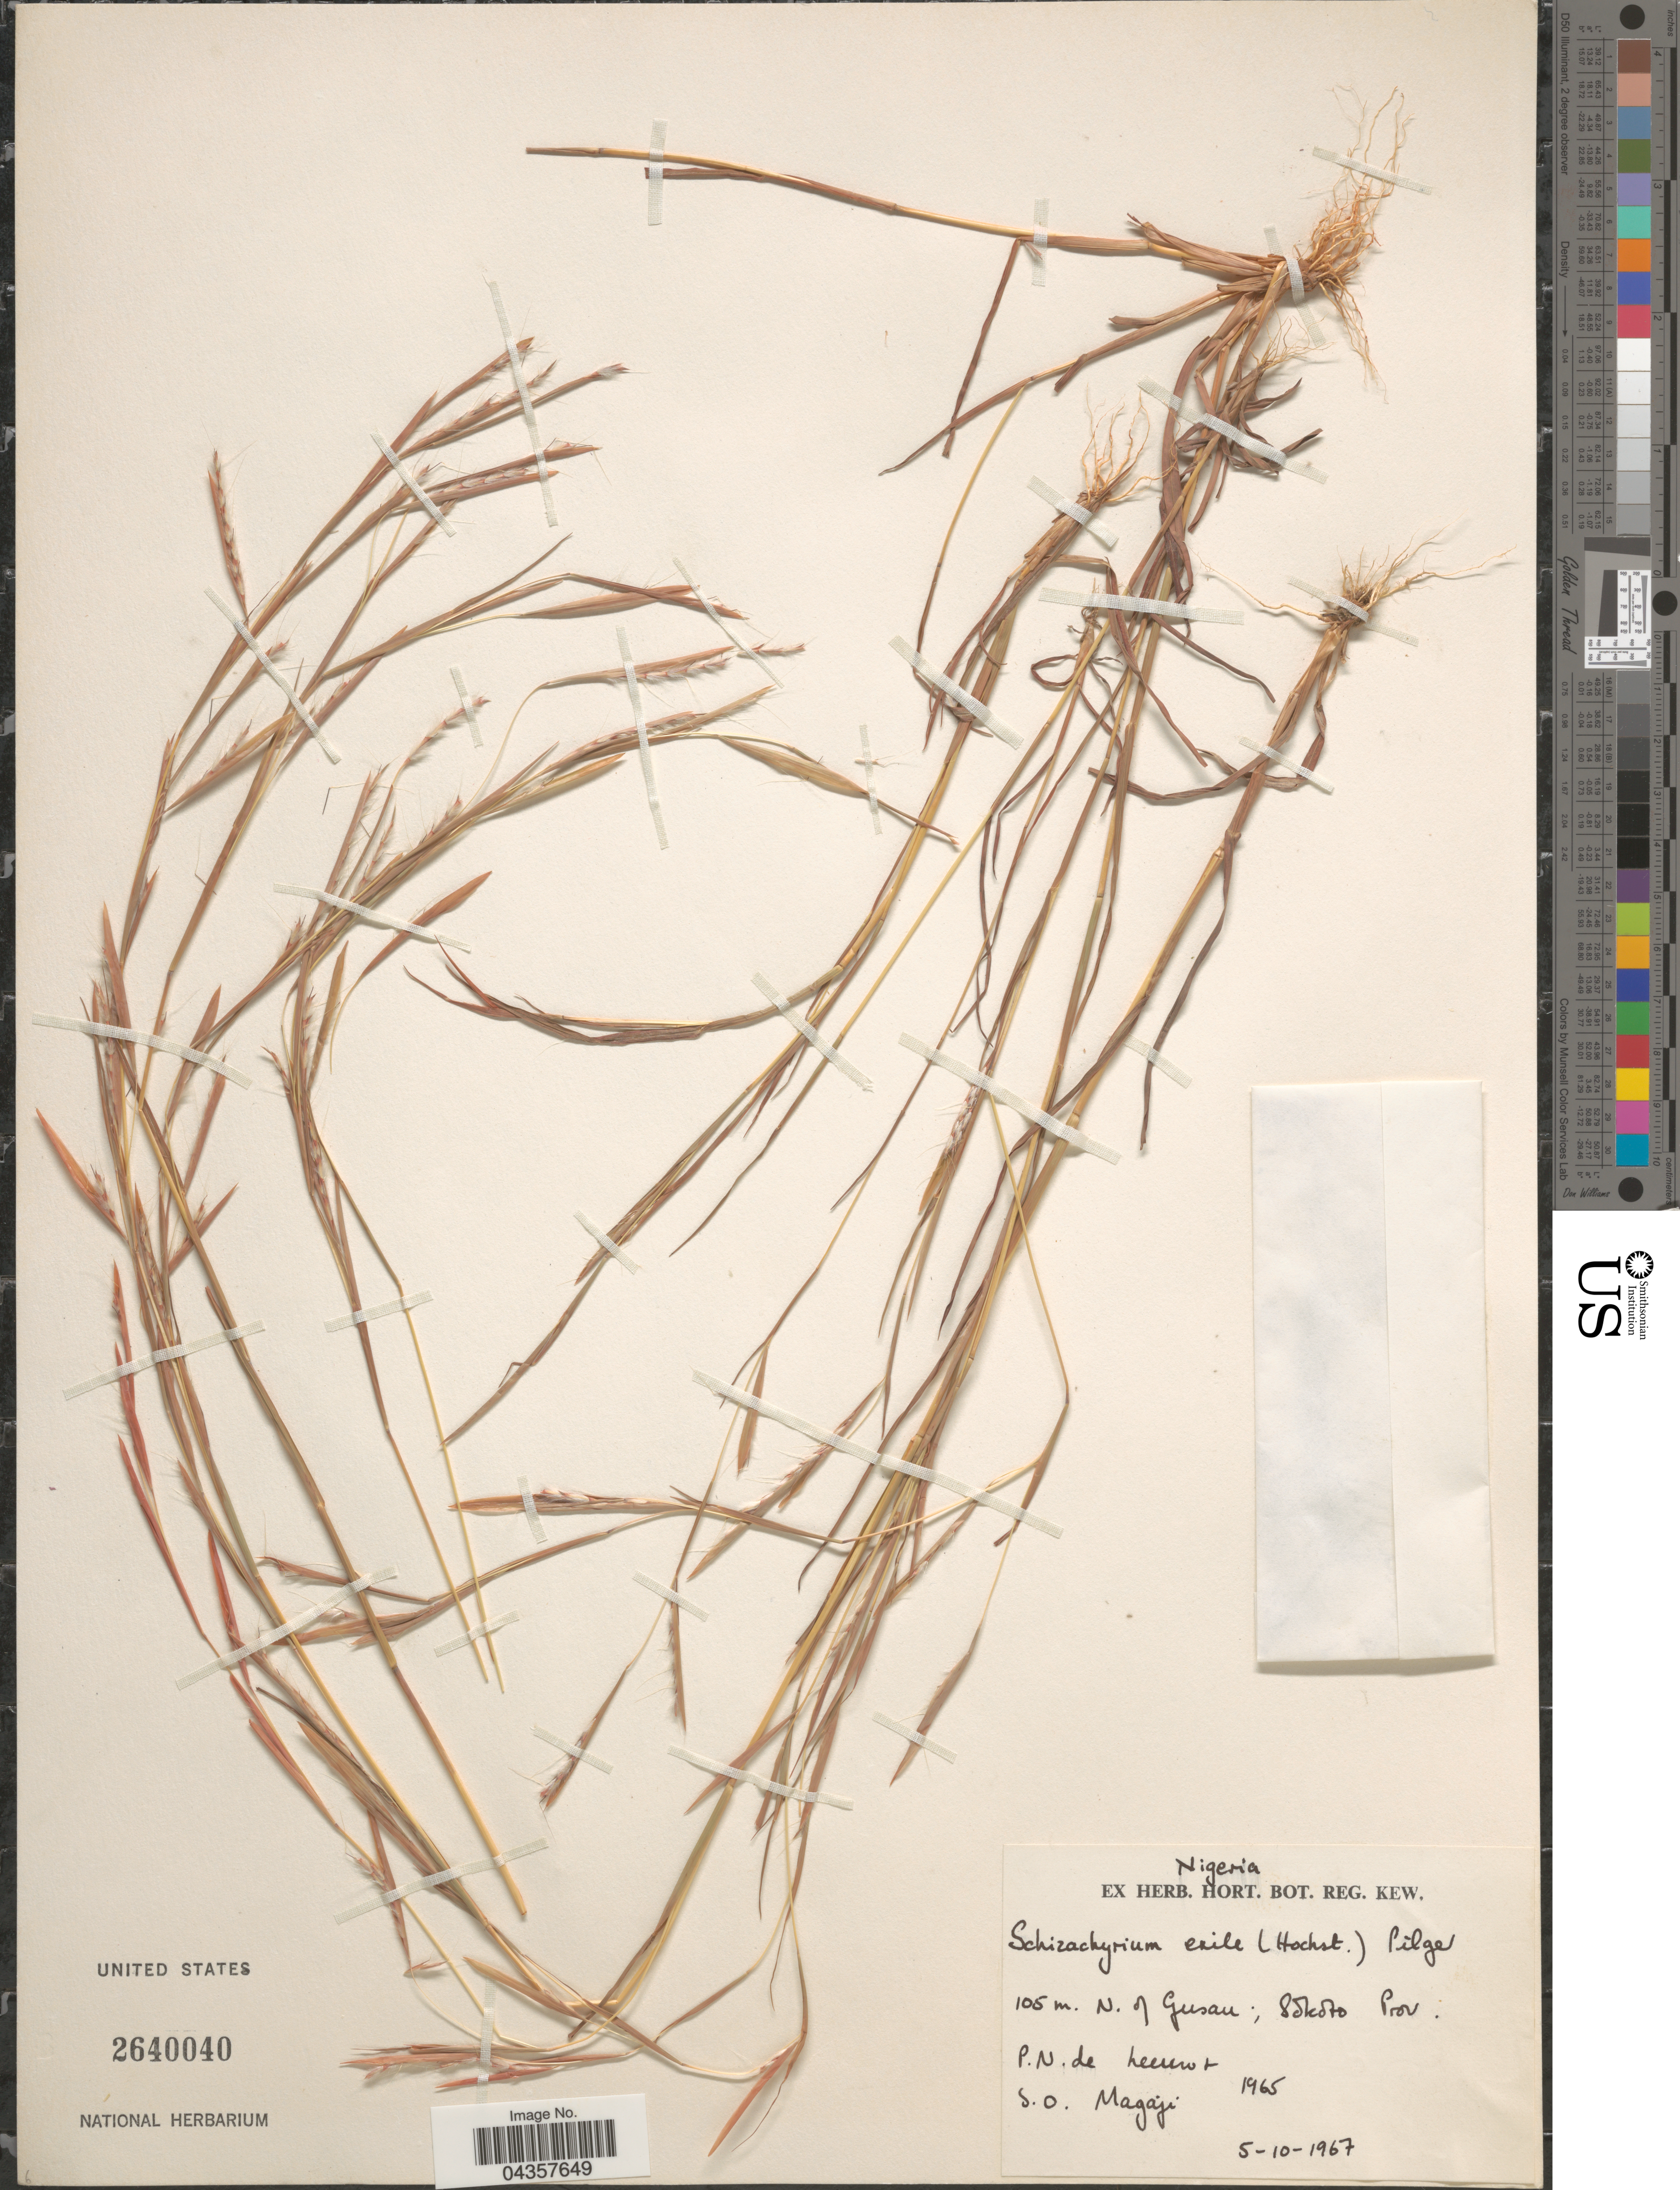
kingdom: Plantae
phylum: Tracheophyta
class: Liliopsida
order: Poales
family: Poaceae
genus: Schizachyrium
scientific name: Schizachyrium exile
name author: (Hochst.) Pilg.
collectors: P. De Leeuw & S. Magaji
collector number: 1965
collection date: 1967-10-05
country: Nigeria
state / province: Sokoto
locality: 105 m. N. of Gusau.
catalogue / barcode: US 2640040